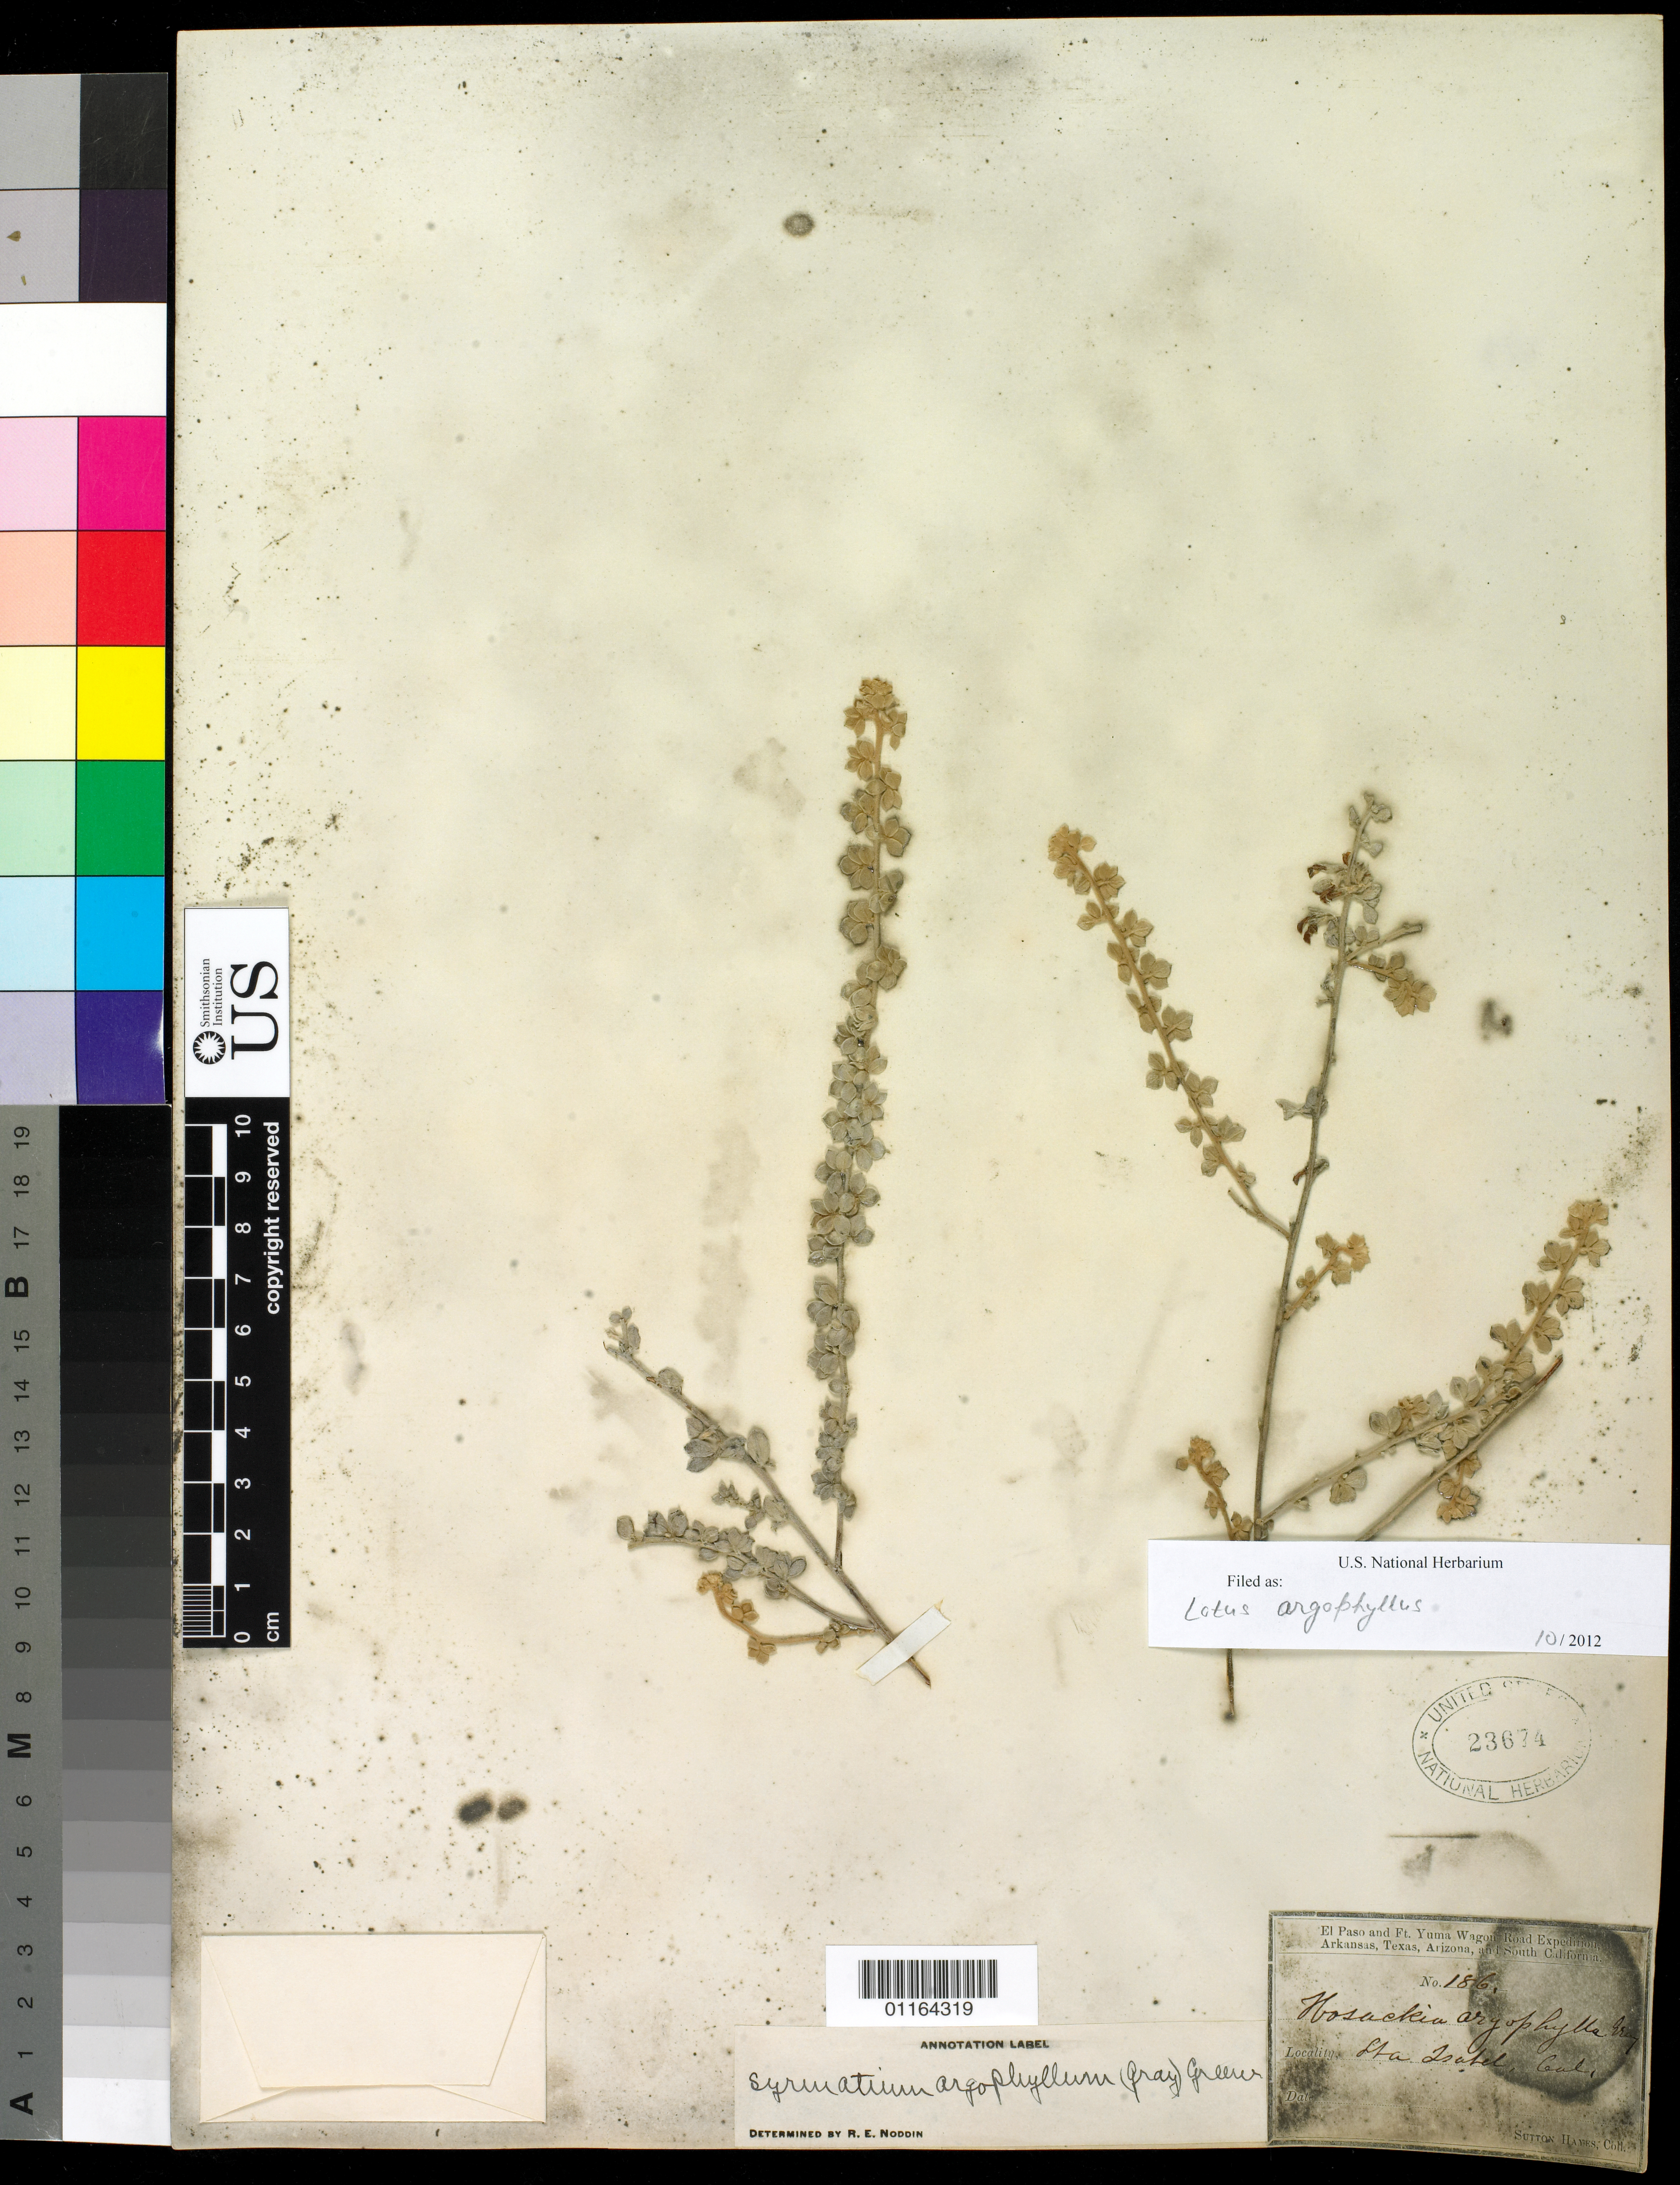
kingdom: Plantae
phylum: Tracheophyta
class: Magnoliopsida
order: Fabales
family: Fabaceae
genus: Syrmatium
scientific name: Syrmatium argophyllum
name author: (A. Gray) Greene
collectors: S. Hayes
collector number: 186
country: United States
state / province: California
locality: Santa Ysabel.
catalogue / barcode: US 23674